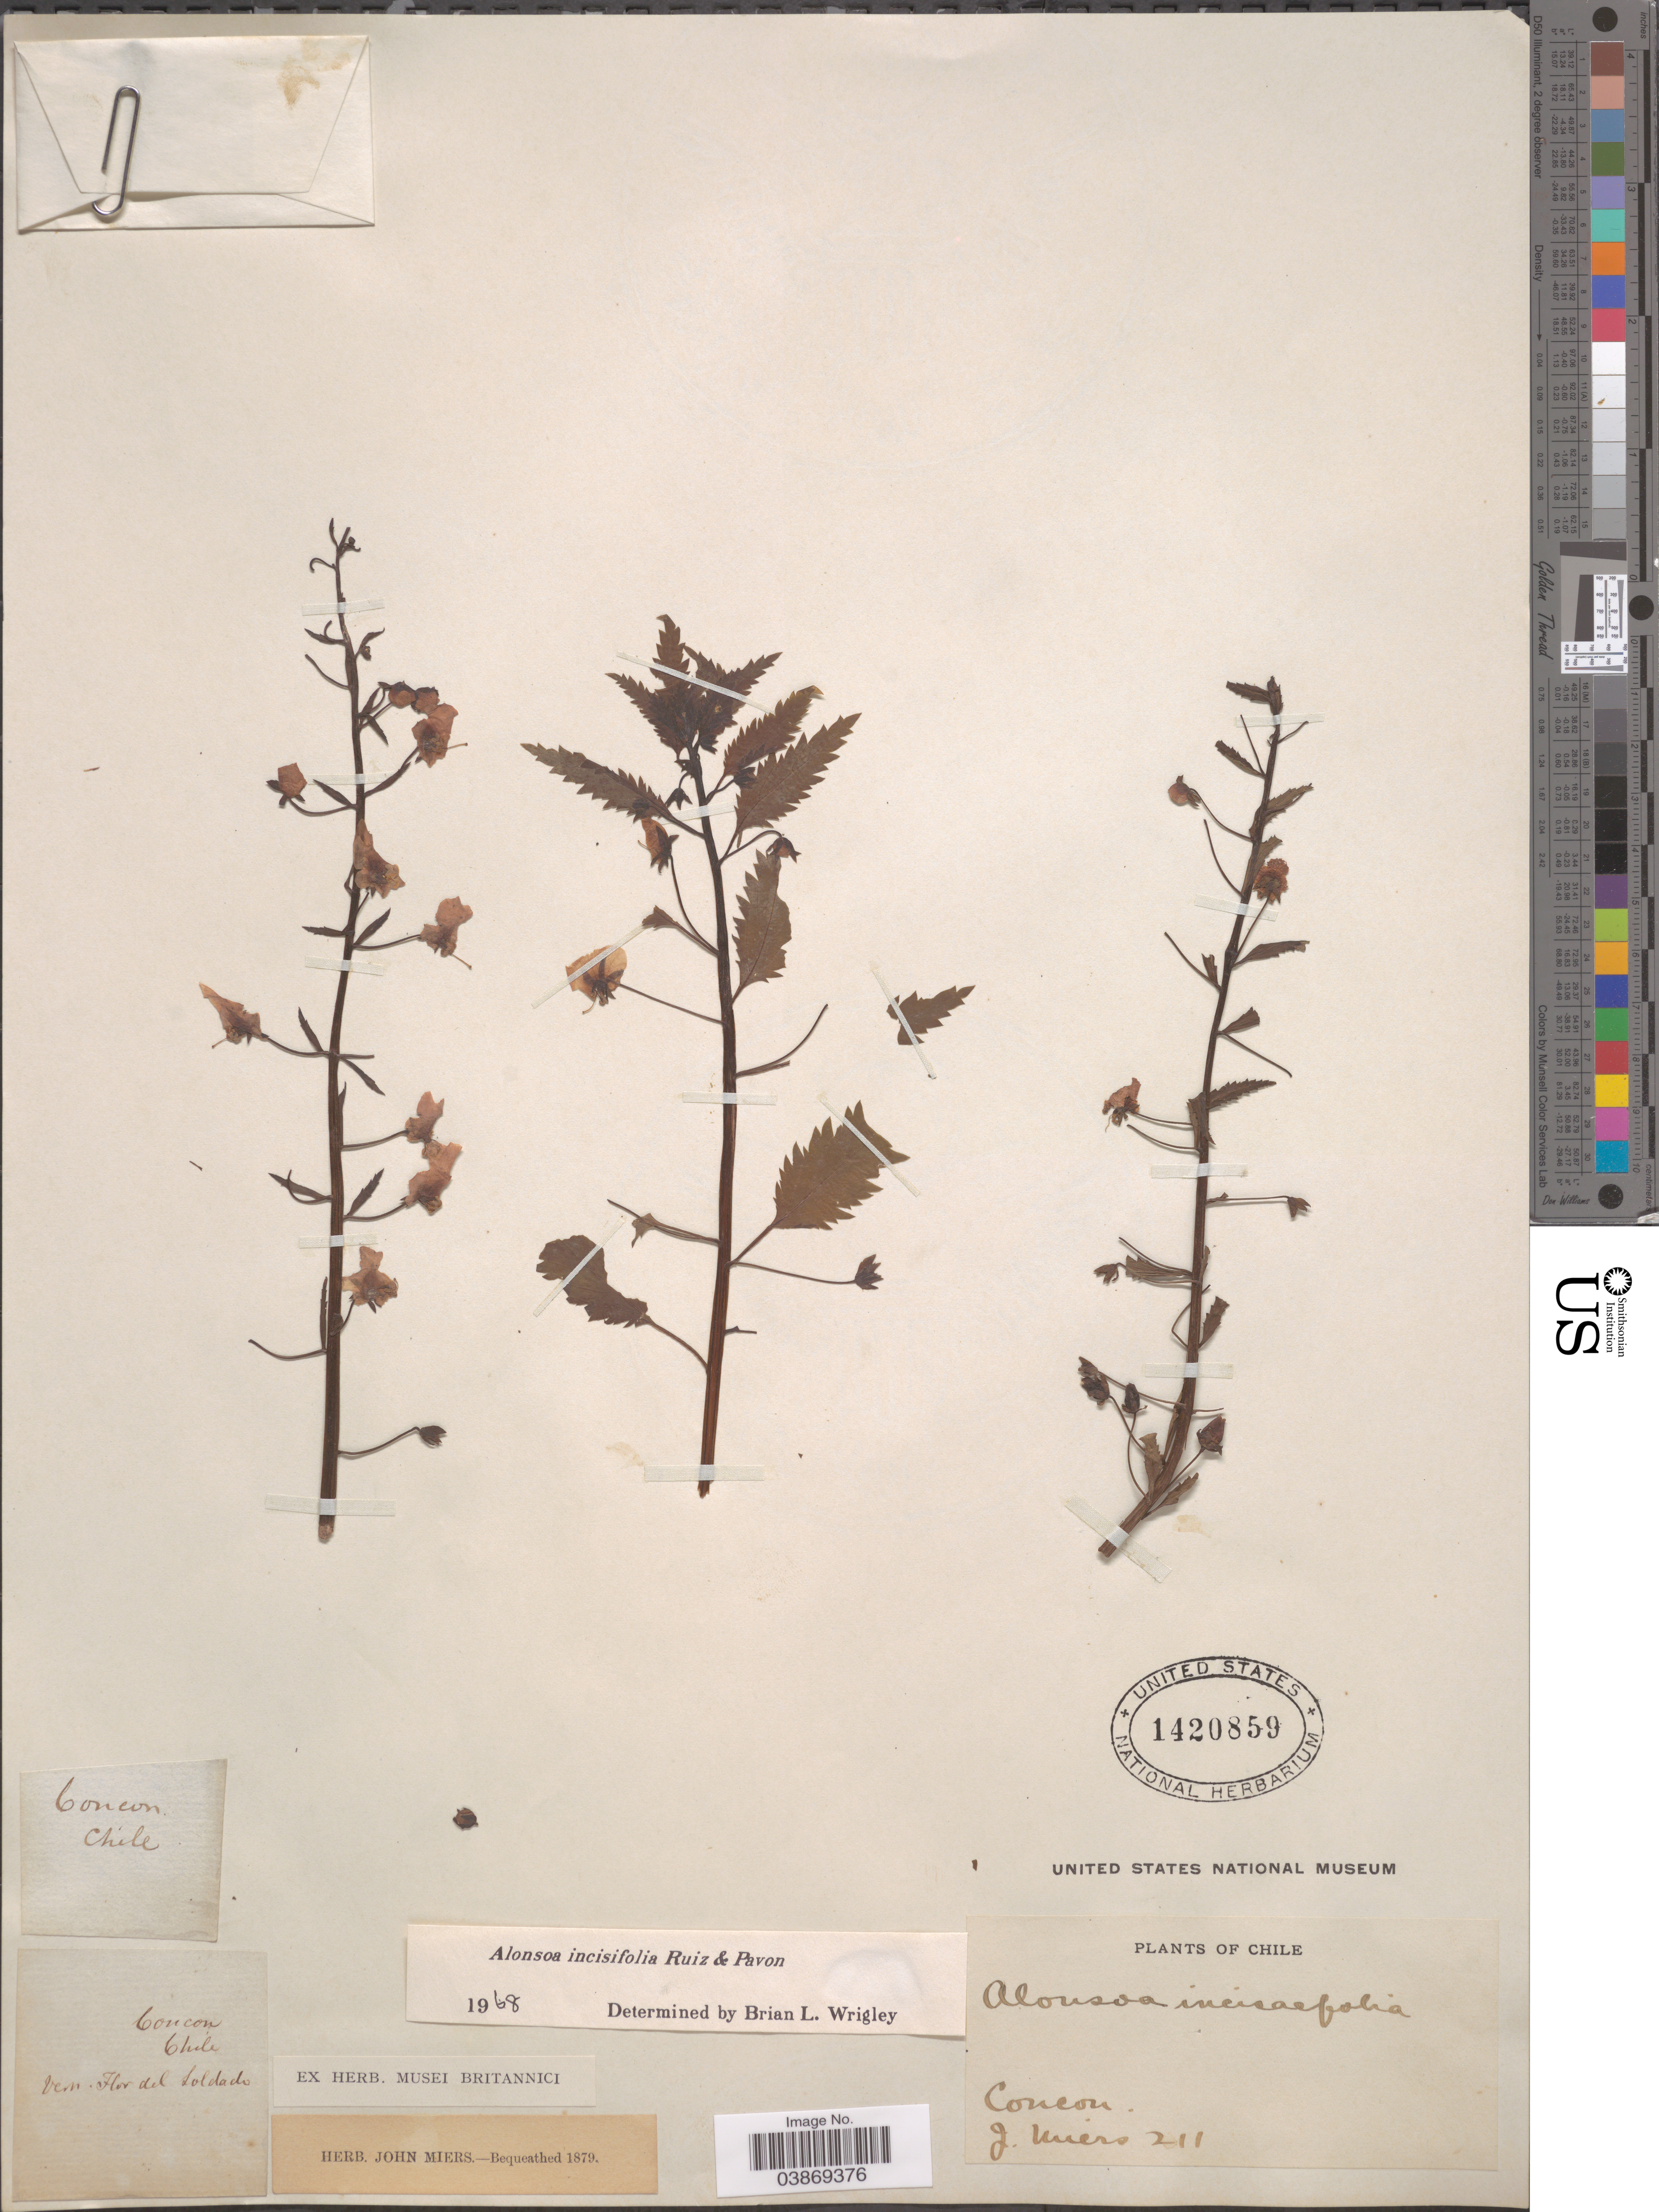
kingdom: Plantae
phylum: Tracheophyta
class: Magnoliopsida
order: Lamiales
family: Scrophulariaceae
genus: Alonsoa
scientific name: Alonsoa incisifolia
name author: Ruiz & Pav.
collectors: J. Miers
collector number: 211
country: Chile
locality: Concon. Flor del Soldado.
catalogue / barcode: US 1420859